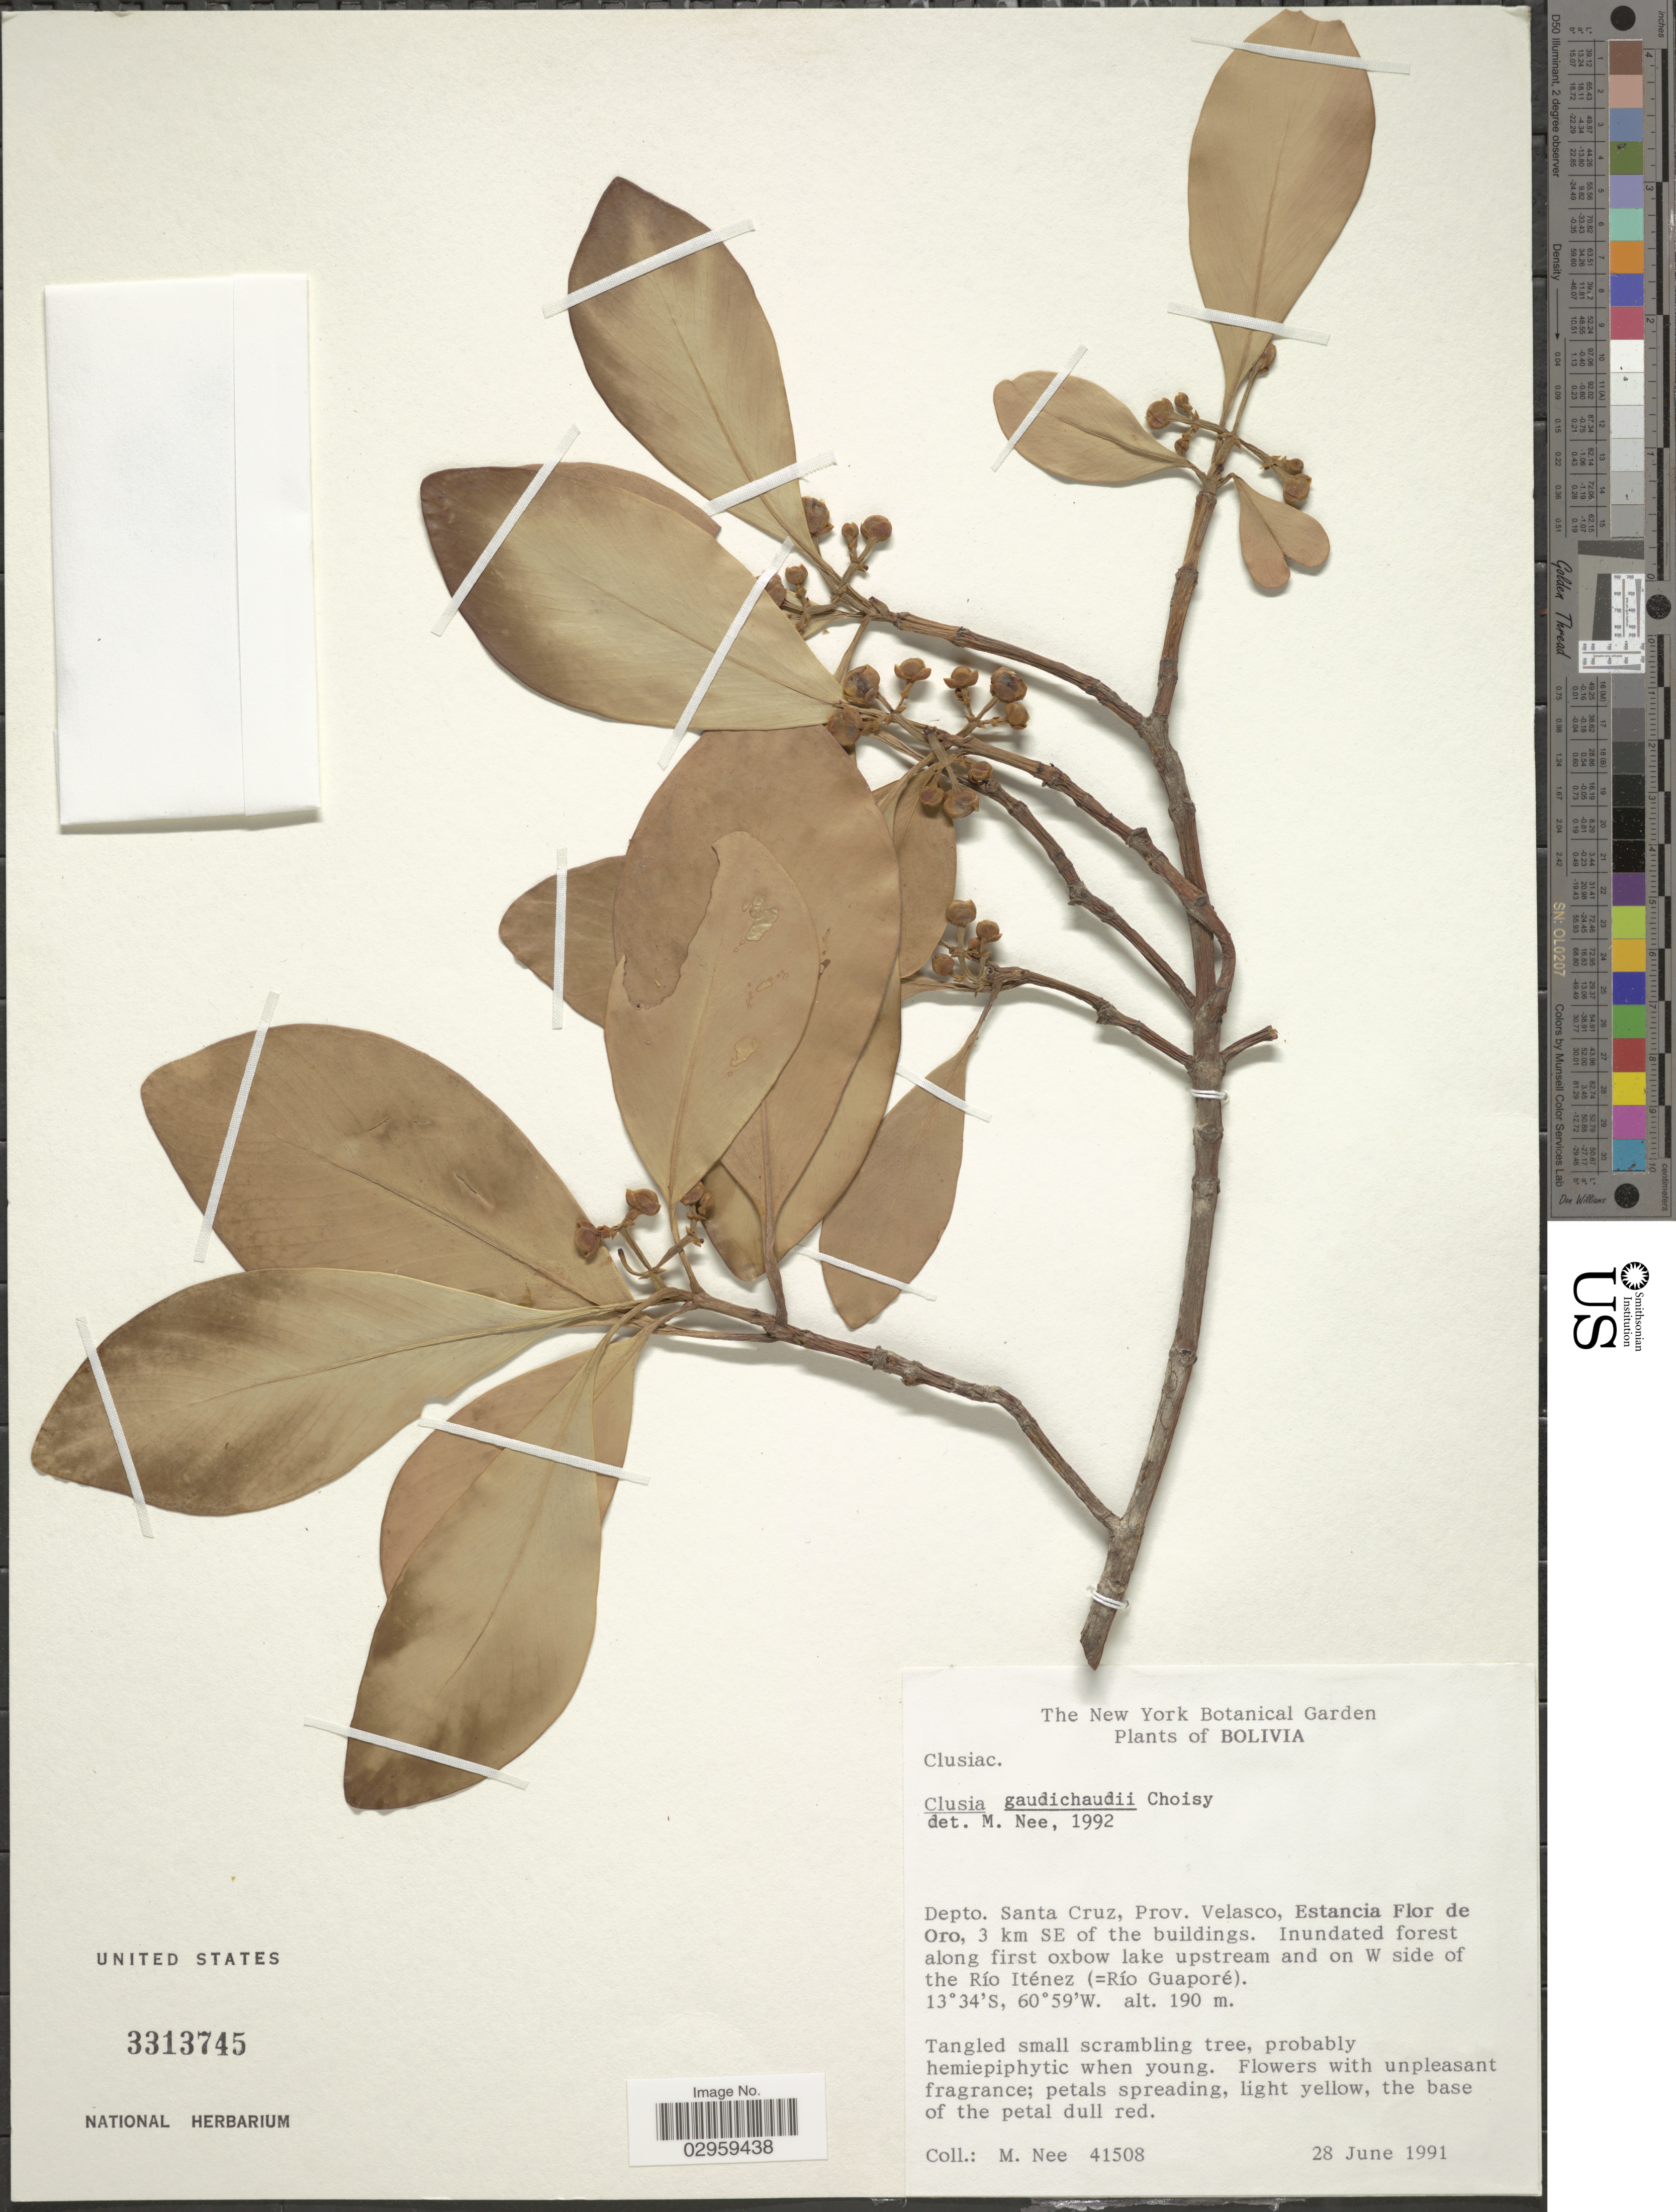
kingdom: Plantae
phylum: Tracheophyta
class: Magnoliopsida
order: Malpighiales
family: Clusiaceae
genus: Clusia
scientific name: Clusia gaudichaudii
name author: Choisy ex Cambess.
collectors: M. Nee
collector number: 41508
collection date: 1991-06-28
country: Bolivia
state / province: Santa Cruz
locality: Depto. Santa Cruz. Prov. Velasco, Estancia Flor de Oro, 3 km SE of the buildings. Inundated forest along first oxbow lake upstream and on W side of the Río Iténez (= Río Guaporé).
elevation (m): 190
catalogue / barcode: US 3313745